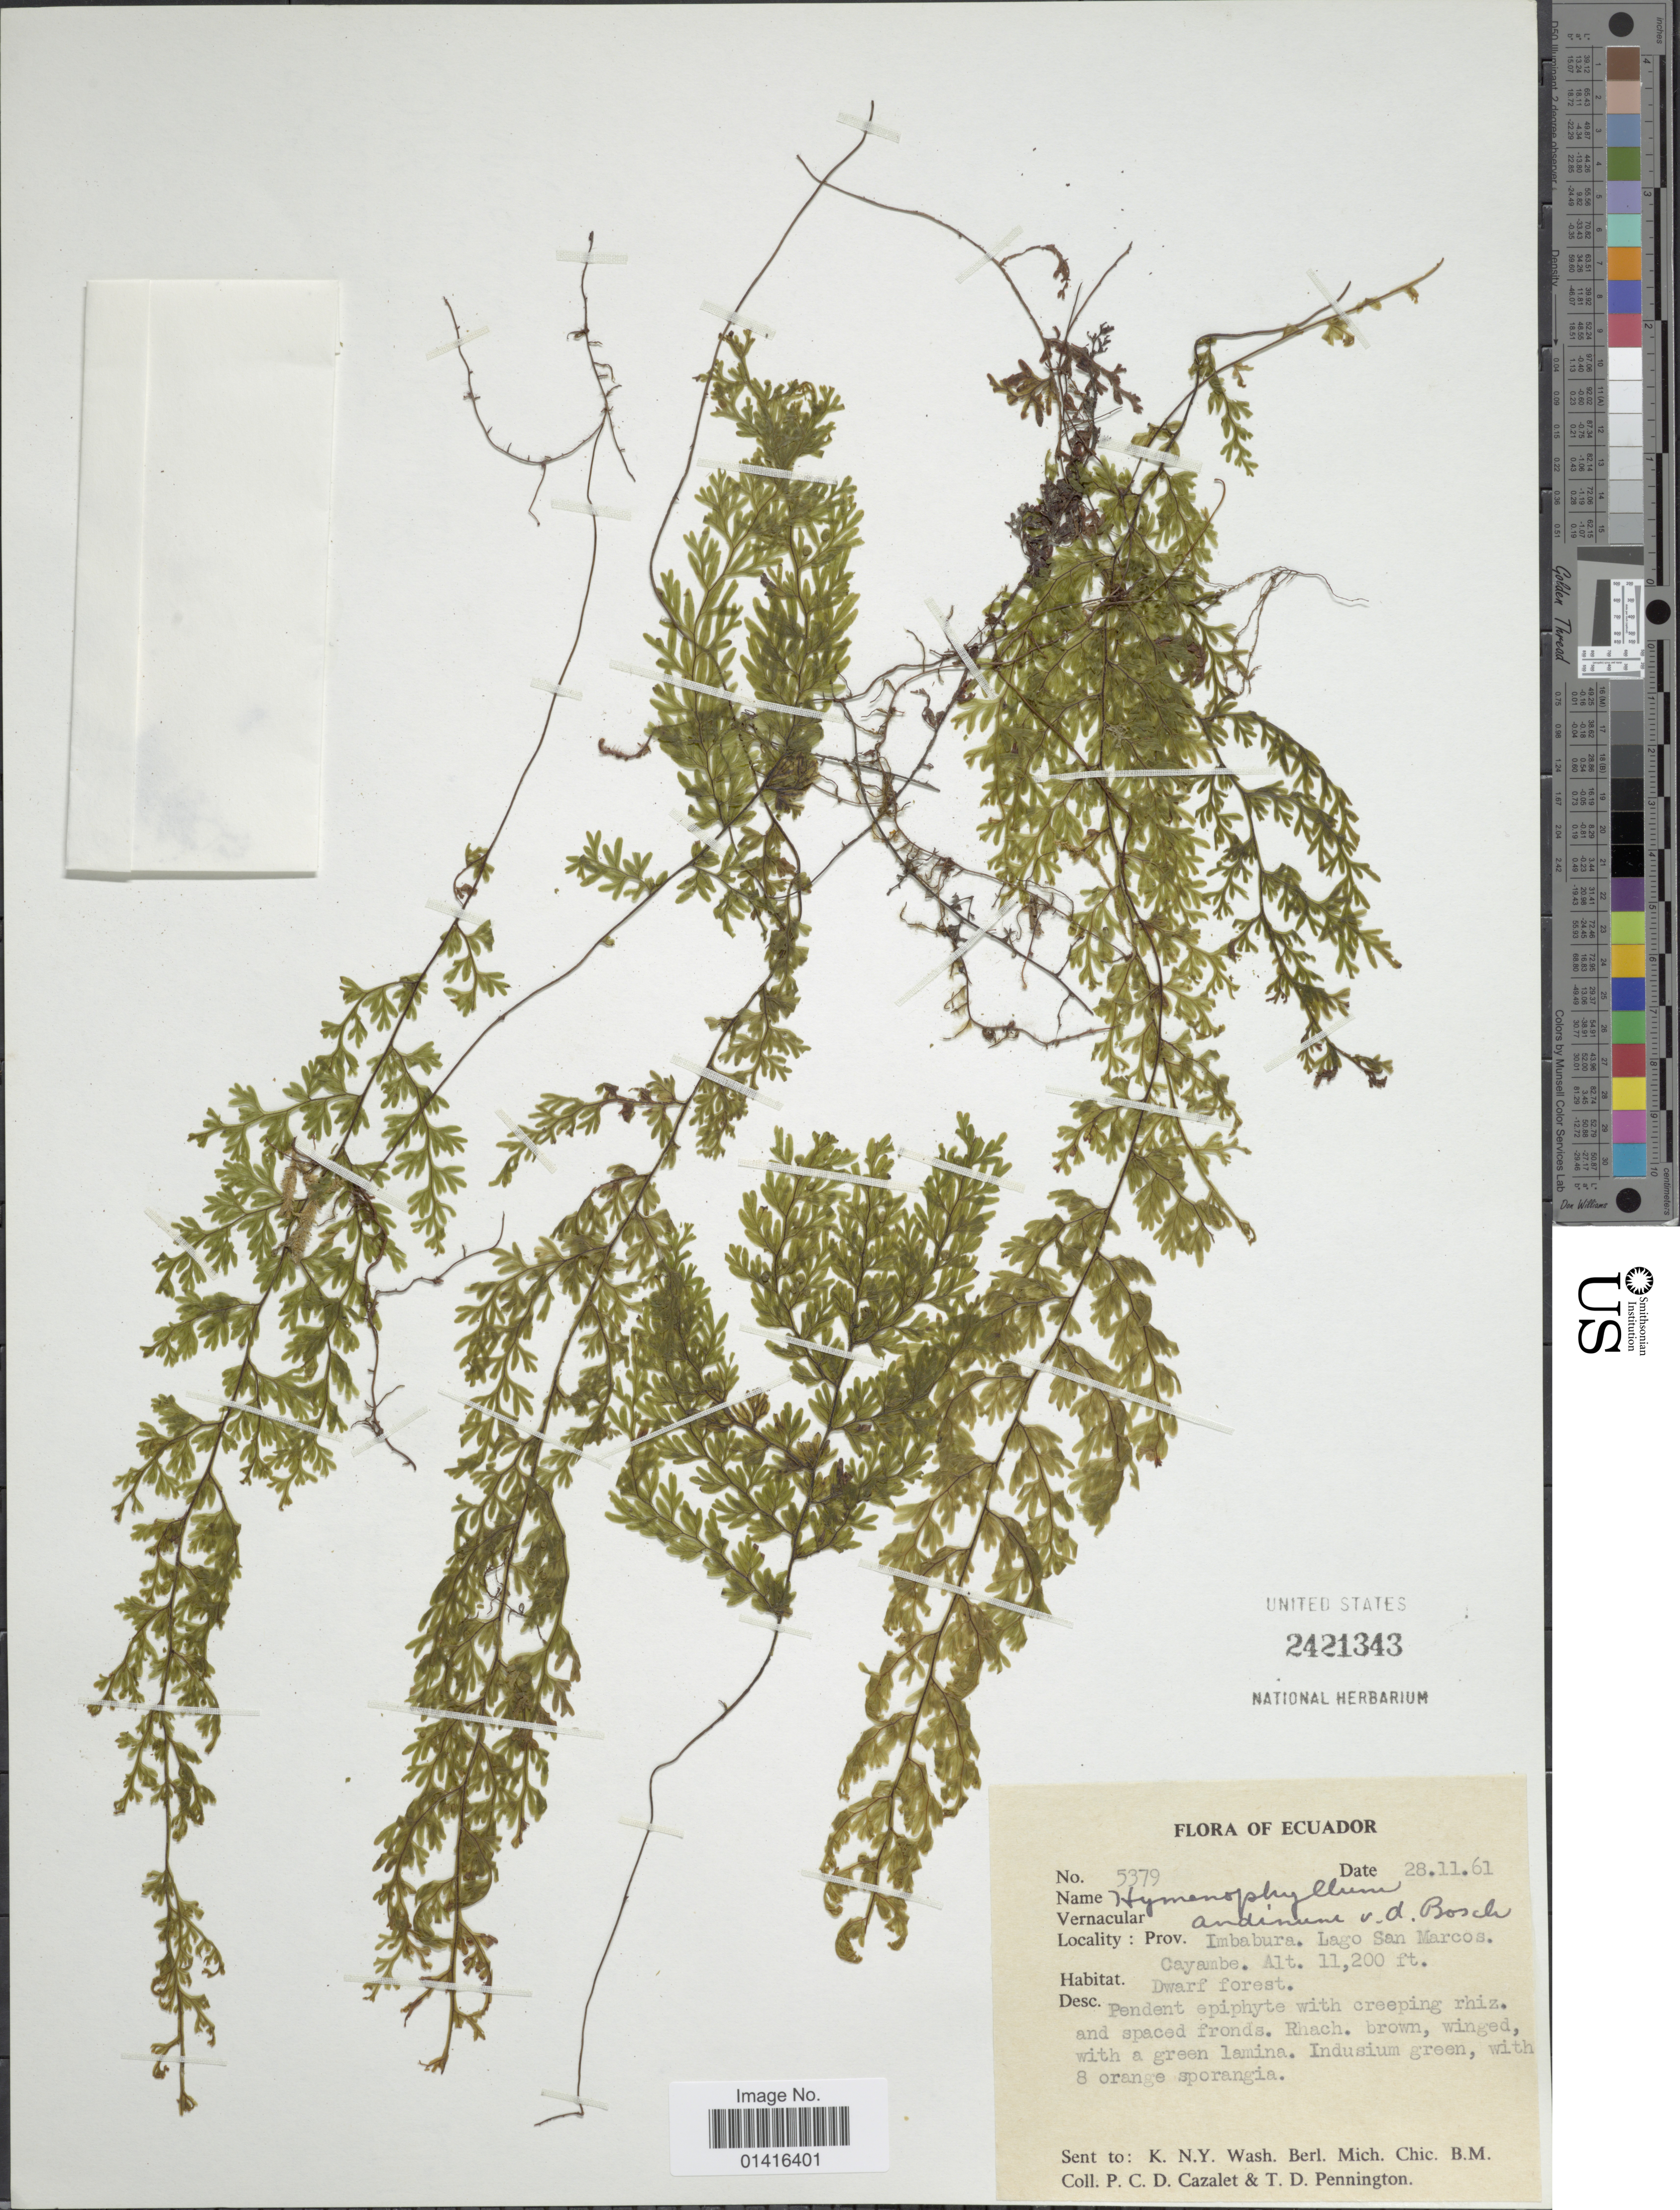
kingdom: Plantae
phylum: Tracheophyta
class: Polypodiopsida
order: Hymenophyllales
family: Hymenophyllaceae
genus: Hymenophyllum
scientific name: Hymenophyllum myriocarpum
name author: Hook.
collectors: P. C. D. Cazalet & T. D. Pennington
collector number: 5379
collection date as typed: Transcribed d/m/y: 28/11/61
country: Ecuador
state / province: Imbabura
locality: Lago San Marcos. Cayambe.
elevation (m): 3414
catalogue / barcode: US 2421343